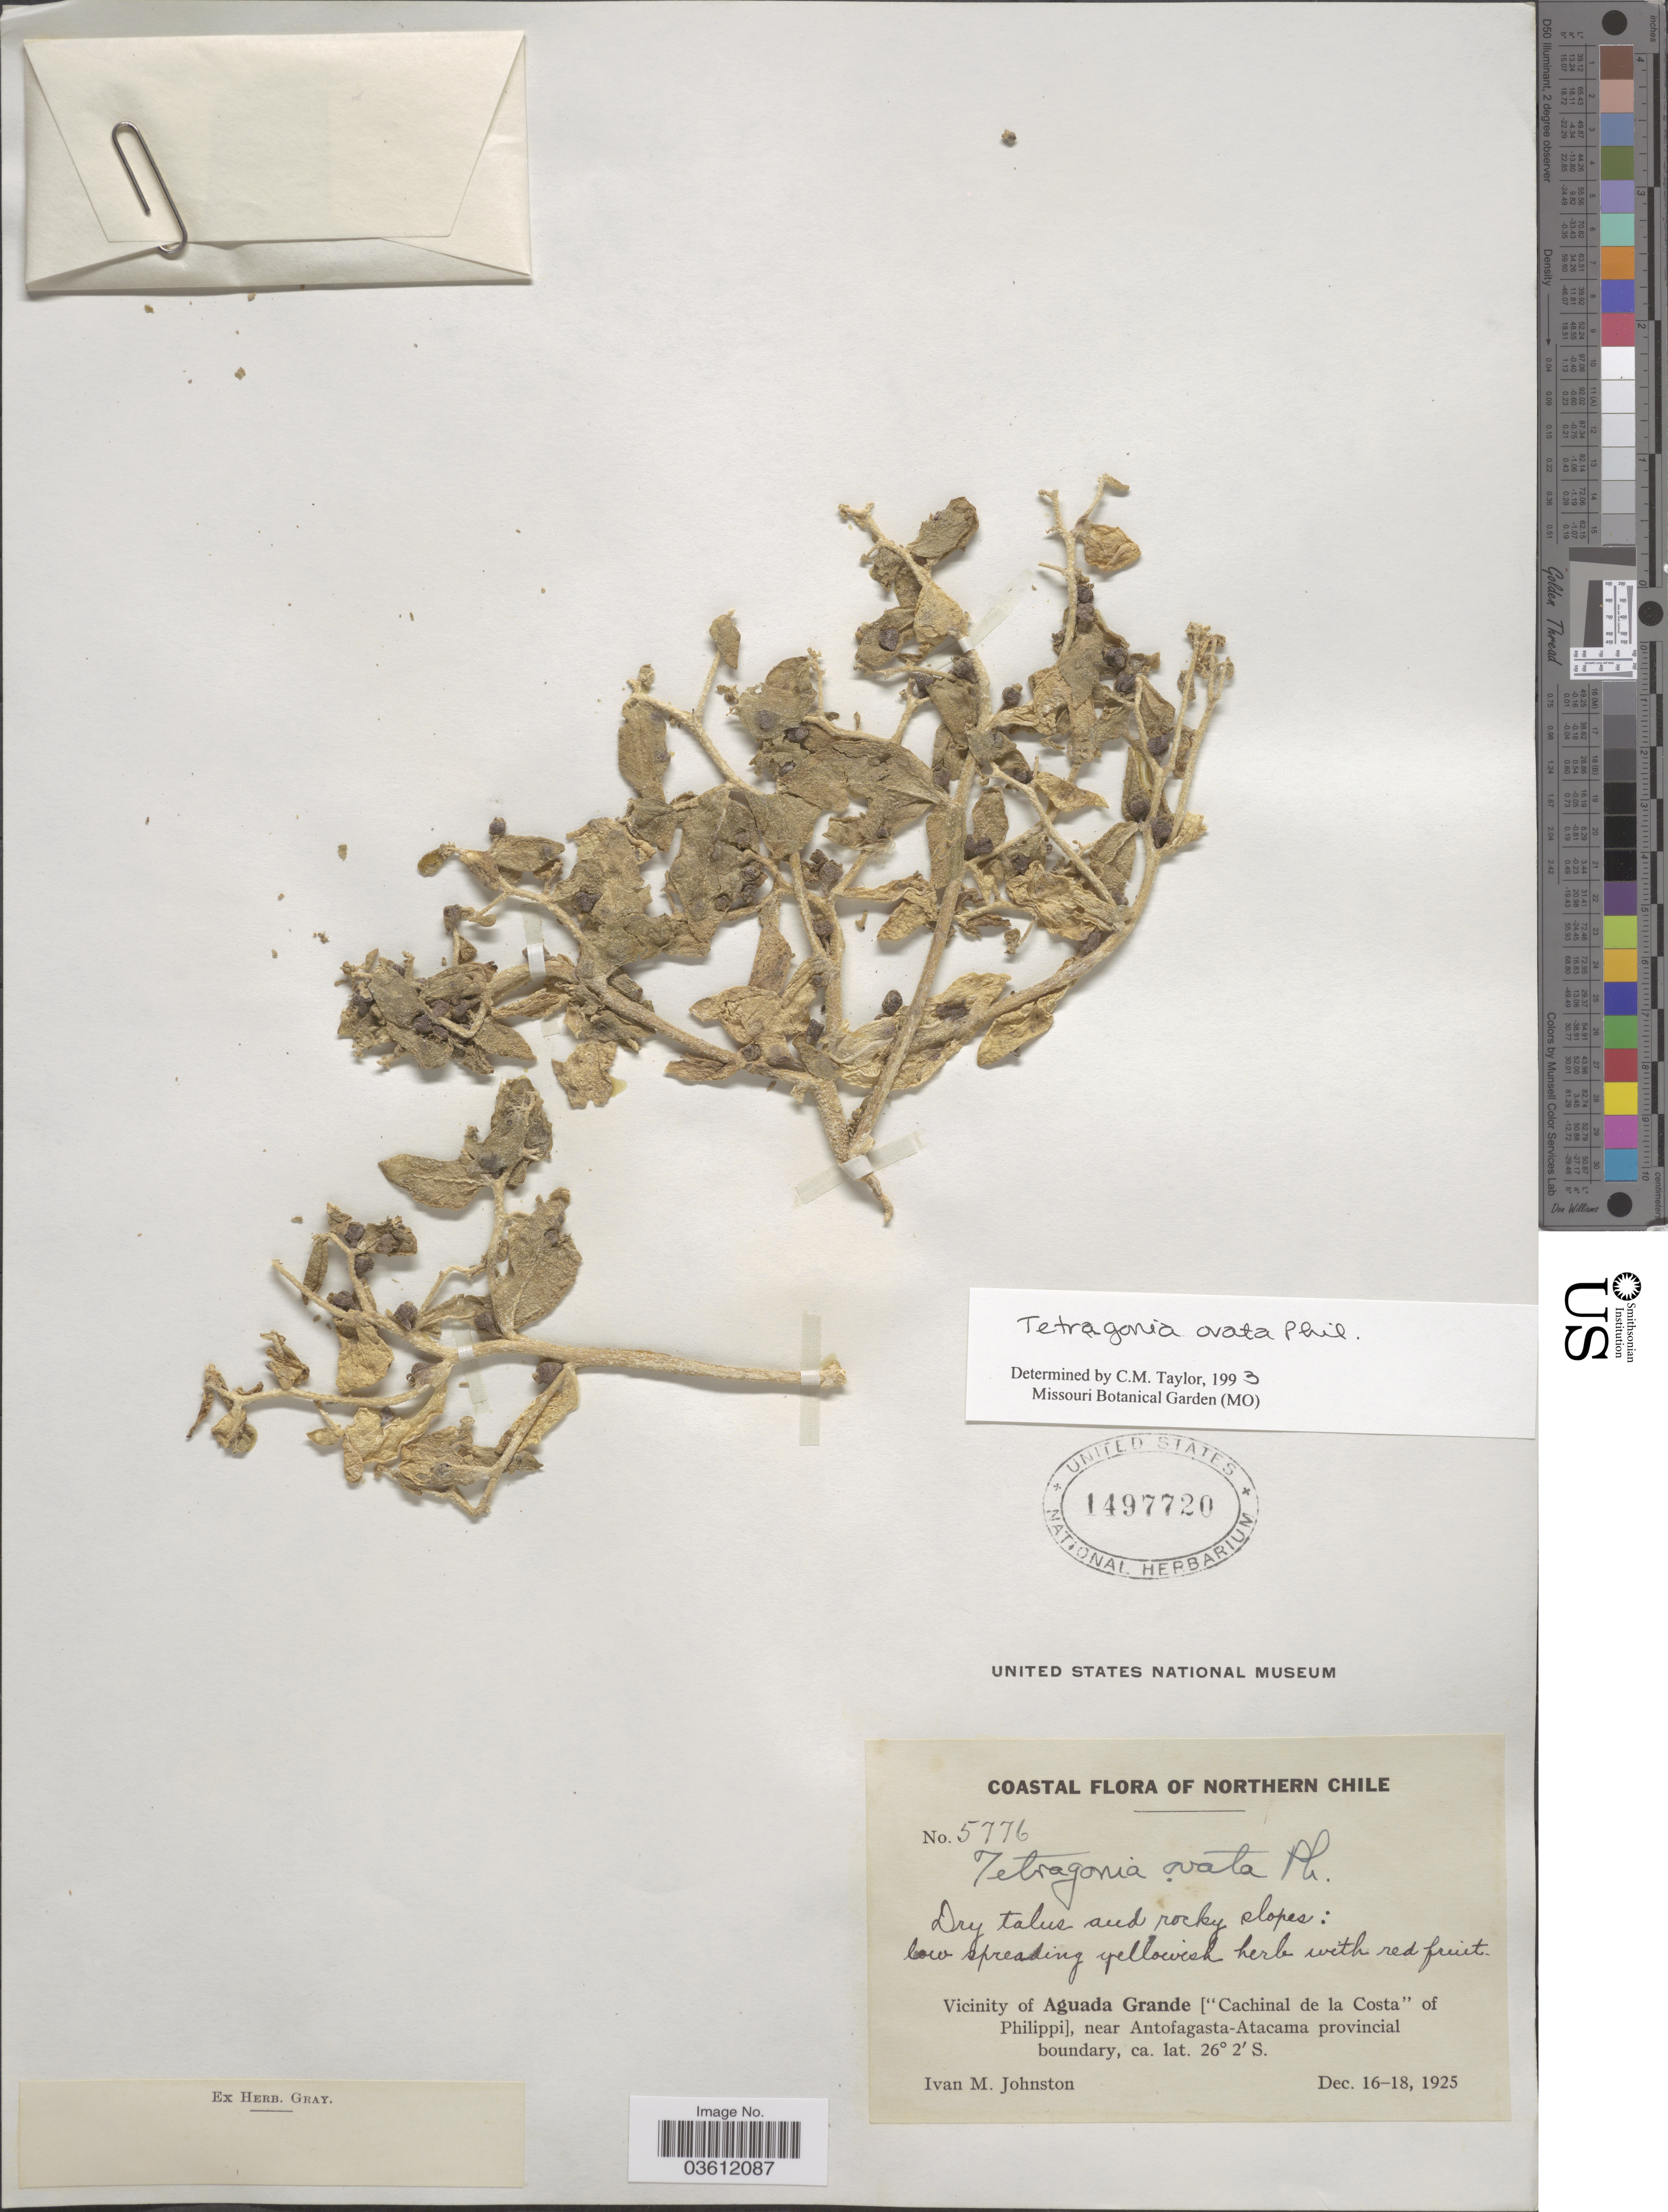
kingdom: Plantae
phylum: Tracheophyta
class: Magnoliopsida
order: Caryophyllales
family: Aizoaceae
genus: Tetragonia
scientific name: Tetragonia ovata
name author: Phil.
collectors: I.M. Johnston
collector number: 5776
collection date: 1925-12-16/1925-12-18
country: Chile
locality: Coastal. Northern Chile. Vicinity of Aguada Grande ["Cachinal de la Costa" of Philippi], near Antofagasta-Atacama provincial boundary.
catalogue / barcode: US 1497720